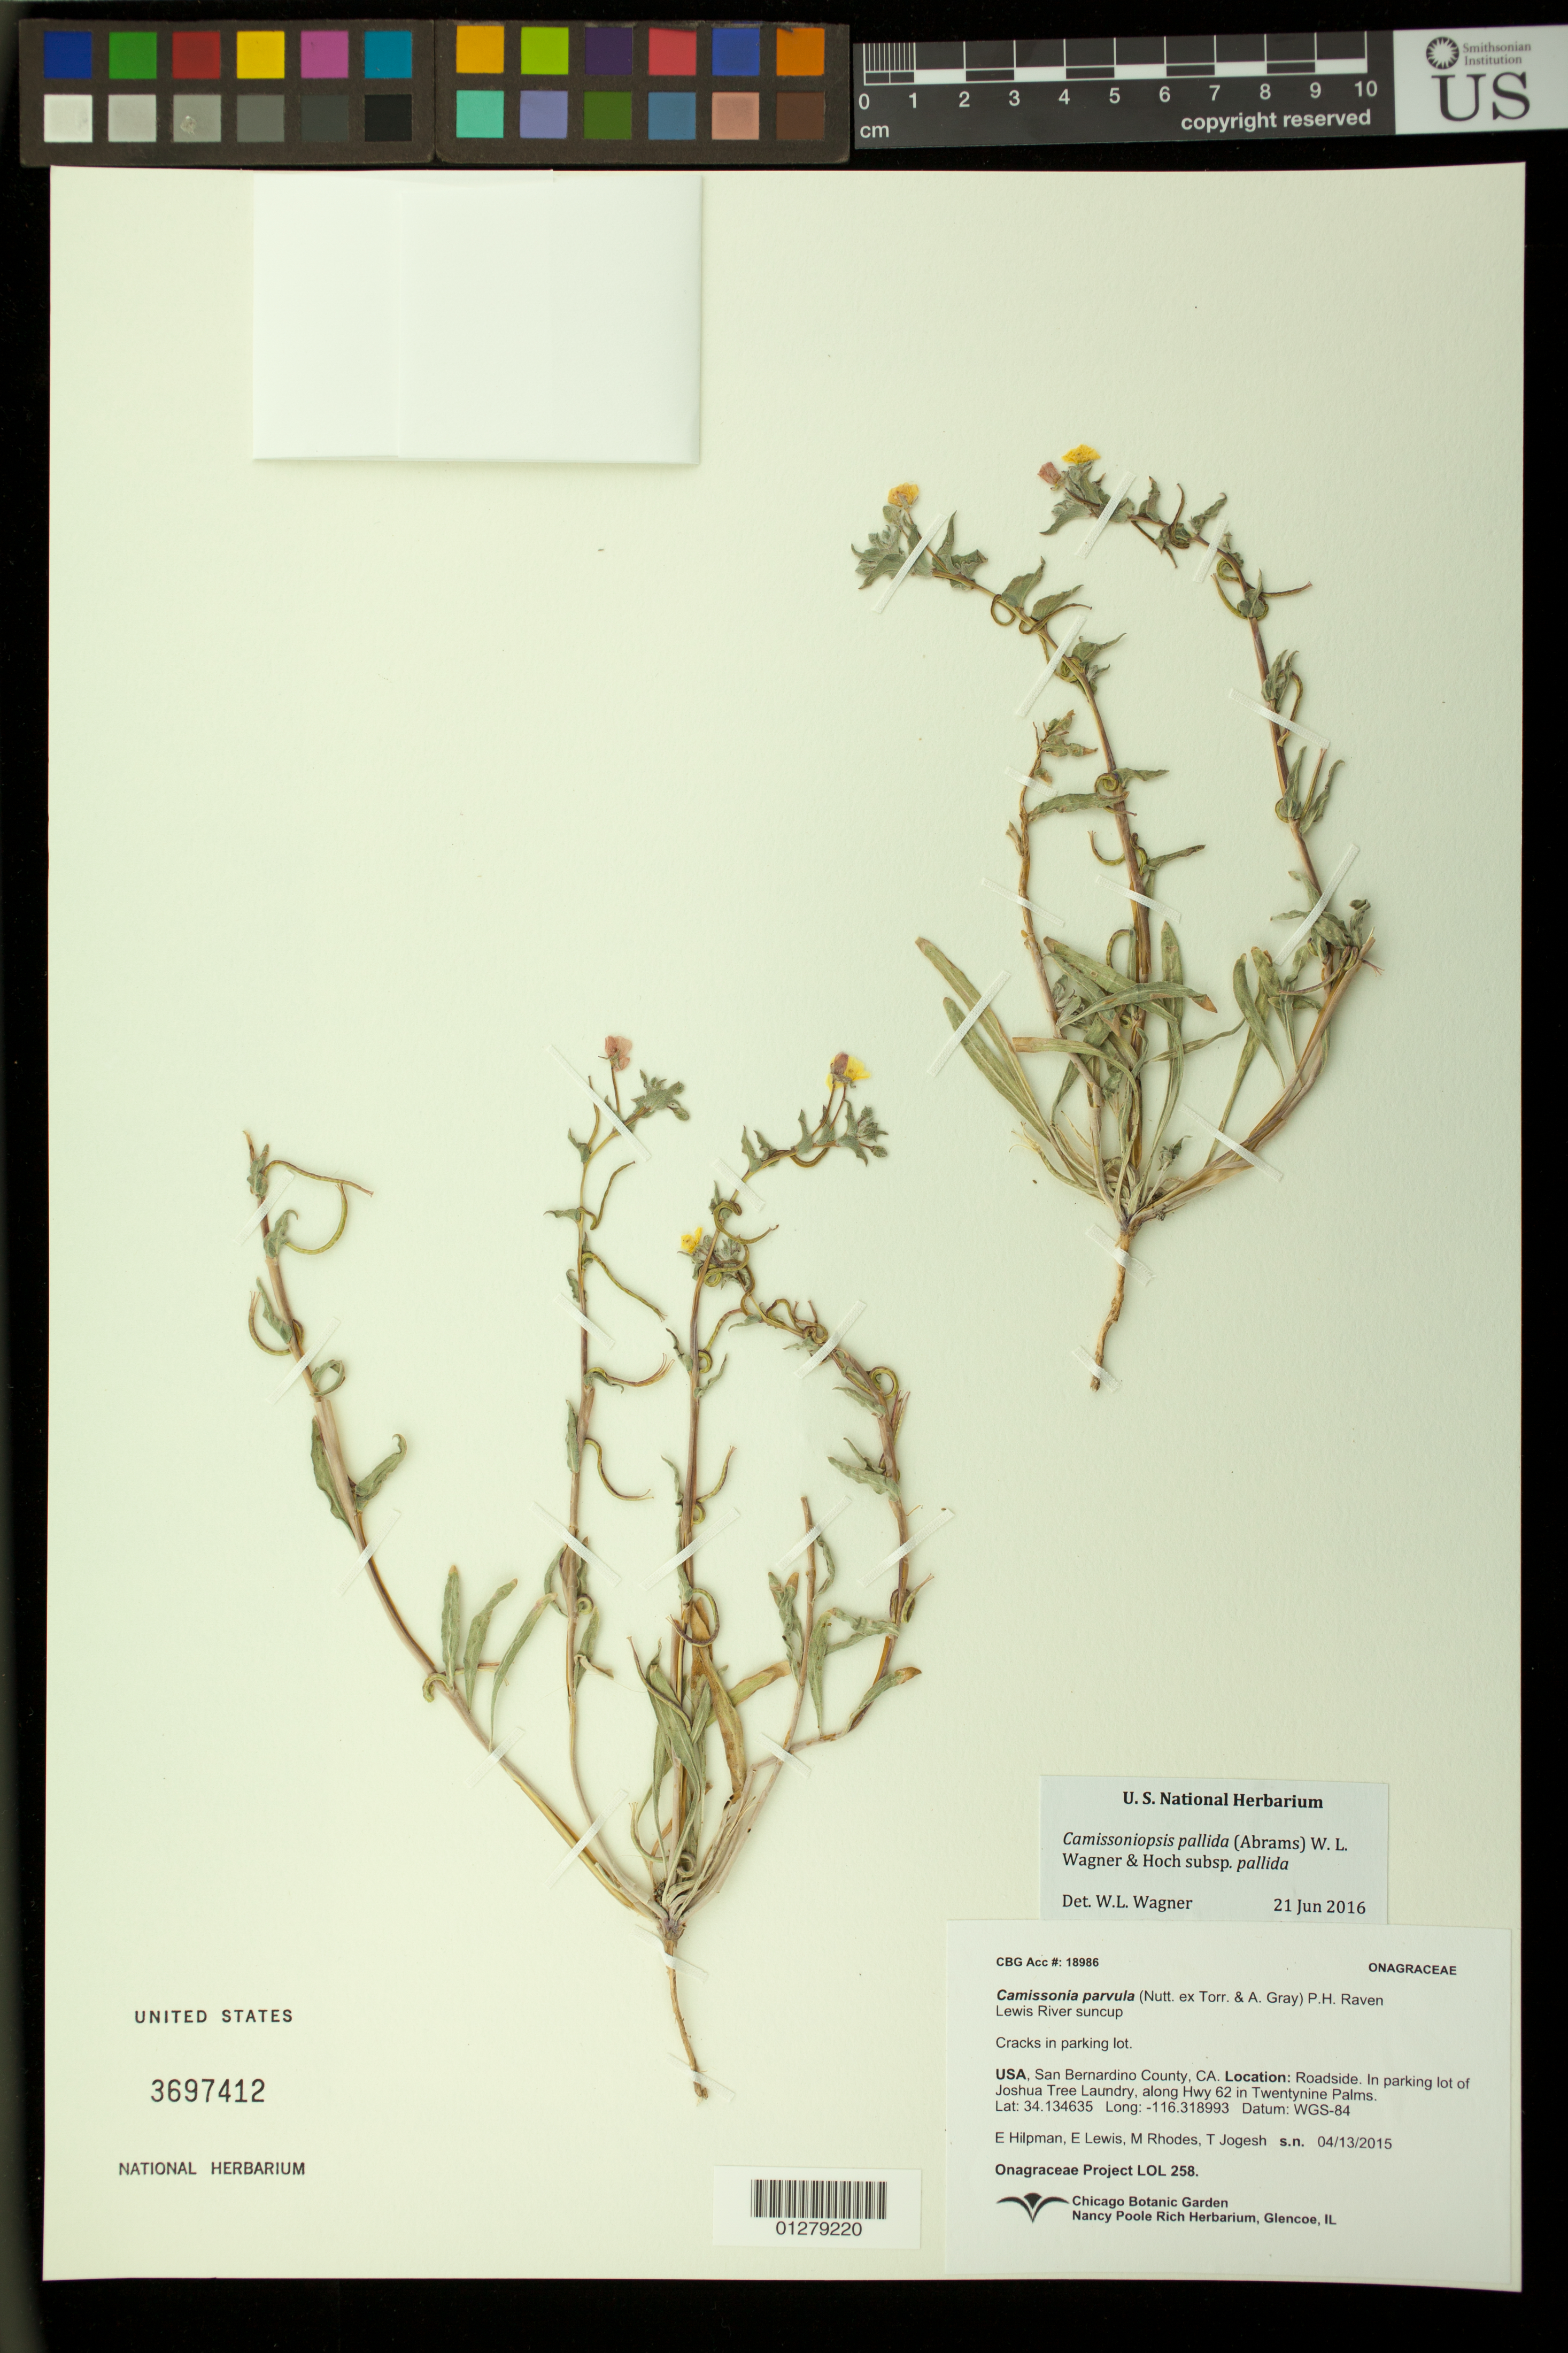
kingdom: Plantae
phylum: Tracheophyta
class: Magnoliopsida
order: Myrtales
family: Onagraceae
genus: Camissoniopsis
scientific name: Camissoniopsis pallida subsp. pallida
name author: (Abrams) W.L. Wagner & Hoch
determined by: Wagner, W. L., (BOT), Smithsonian Institution - National Museum of Natural History (UNITED STATES)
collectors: E. Hilpman, E. Lewis, T. Jojesh & T. Jojesh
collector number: LOL 258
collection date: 2015-04-13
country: United States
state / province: California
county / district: San Bernardino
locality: In parking lot of Joshua Tree Laundry, along Hwy 62 in Twentynine Palms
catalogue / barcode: US 3697412